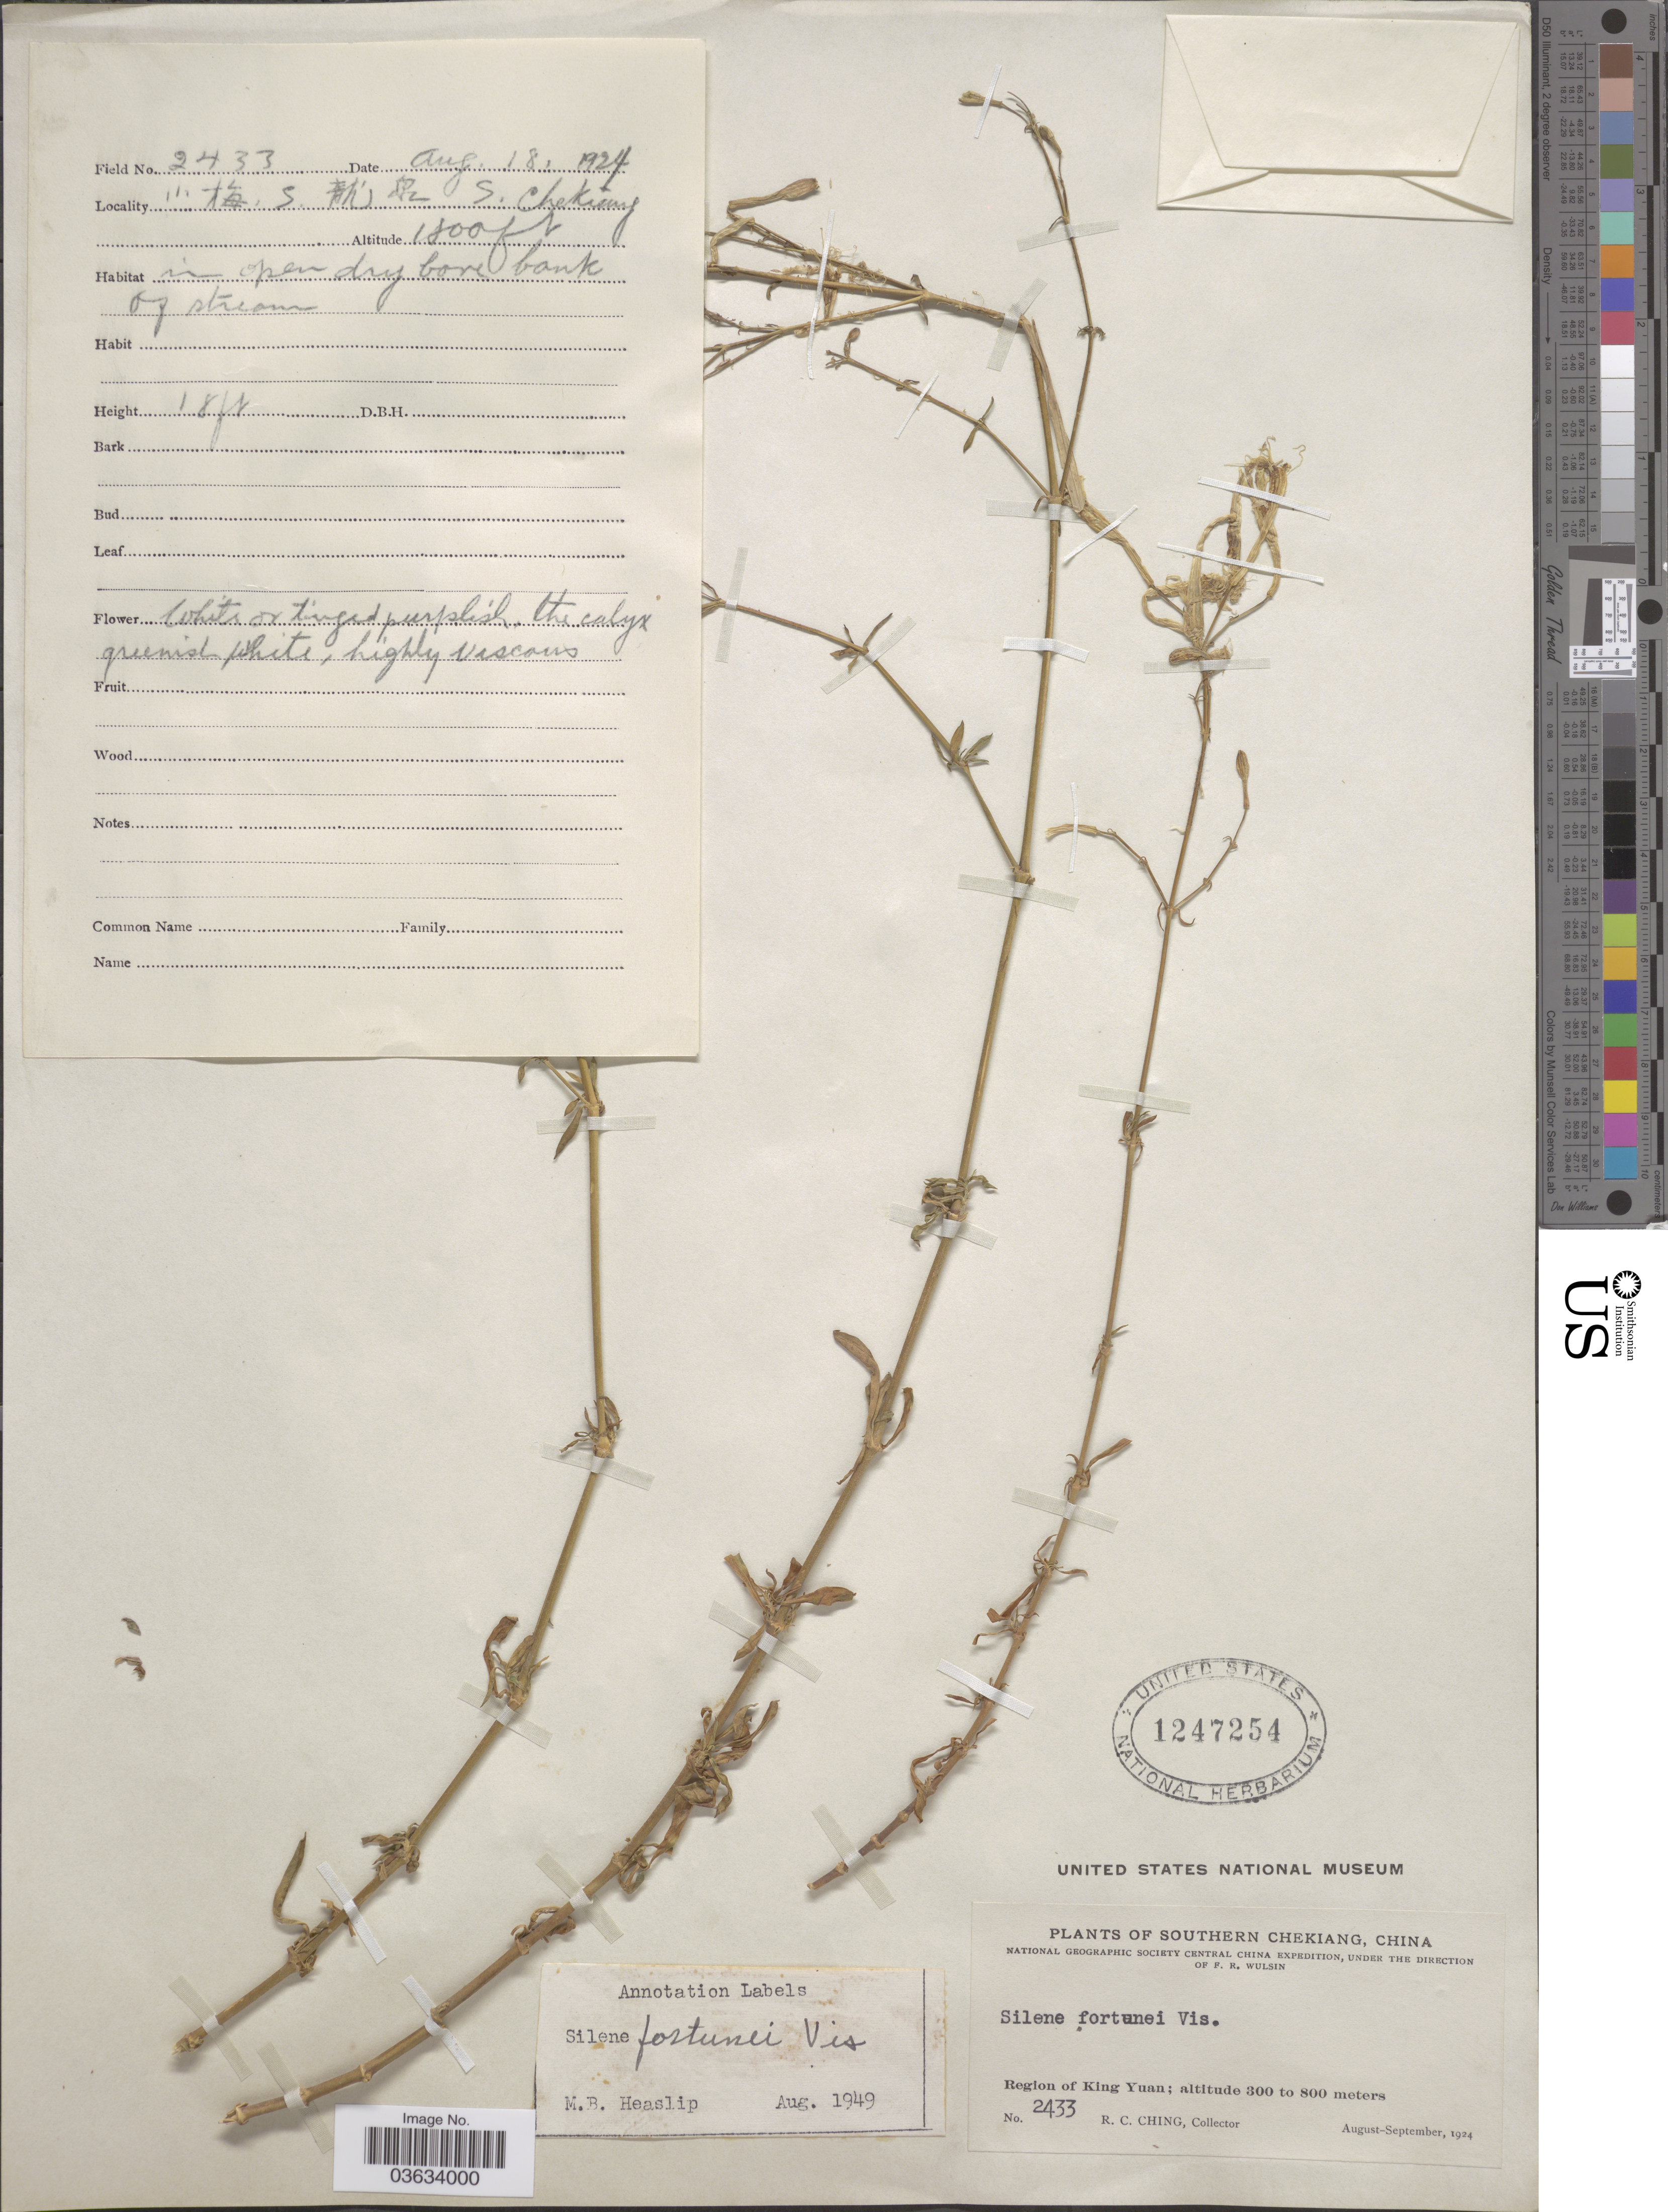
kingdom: Plantae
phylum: Tracheophyta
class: Magnoliopsida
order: Caryophyllales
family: Caryophyllaceae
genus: Silene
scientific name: Silene fortunei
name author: Vis.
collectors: R. C. Ching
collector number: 2433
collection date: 1924-08-18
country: China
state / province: Zhejiang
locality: Region of King Yuan. S. S. Chekiang.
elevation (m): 549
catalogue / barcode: US 1247254